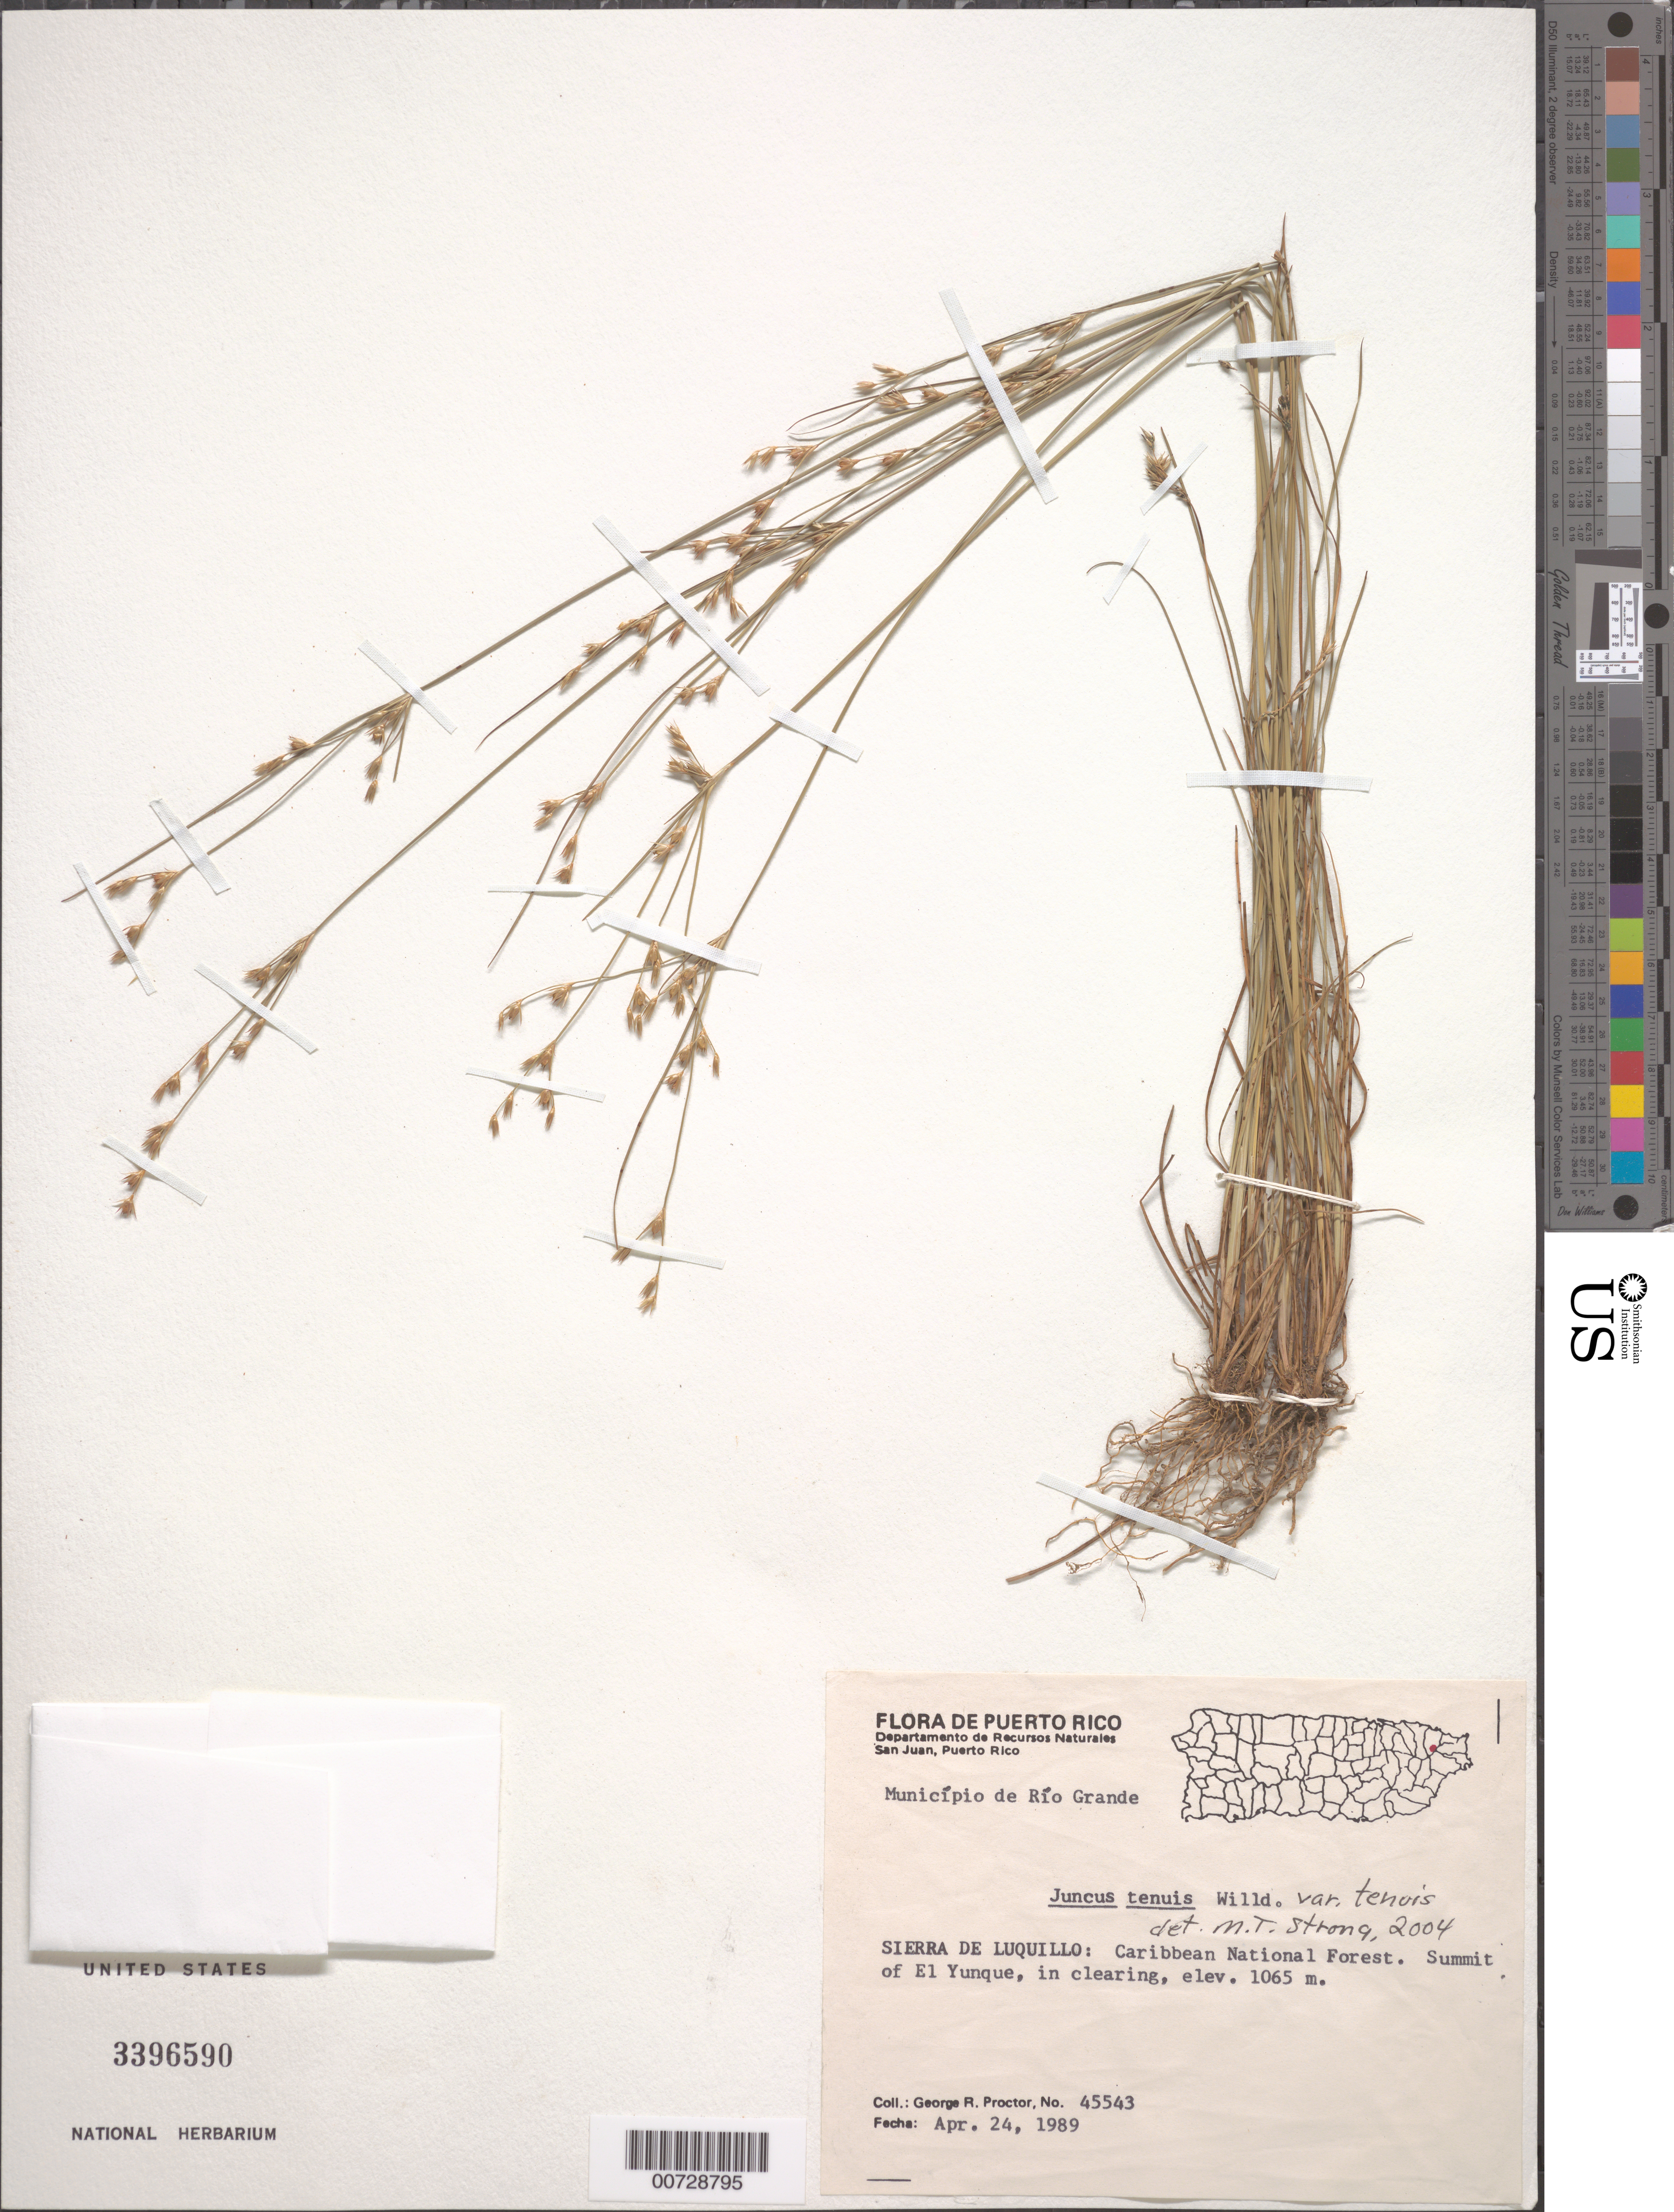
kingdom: Plantae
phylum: Tracheophyta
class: Liliopsida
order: Poales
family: Juncaceae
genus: Juncus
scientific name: Juncus tenuis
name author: Willd.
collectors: G. R. Proctor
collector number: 45543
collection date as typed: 24 Apr 1989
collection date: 1989-04-24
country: Puerto Rico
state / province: Río Grande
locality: Mun. Río Grande, Sierra de Luquillo: Carib. Natl. Forest. Summit of El Yunque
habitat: In clearing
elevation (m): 1065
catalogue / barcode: US 3396590